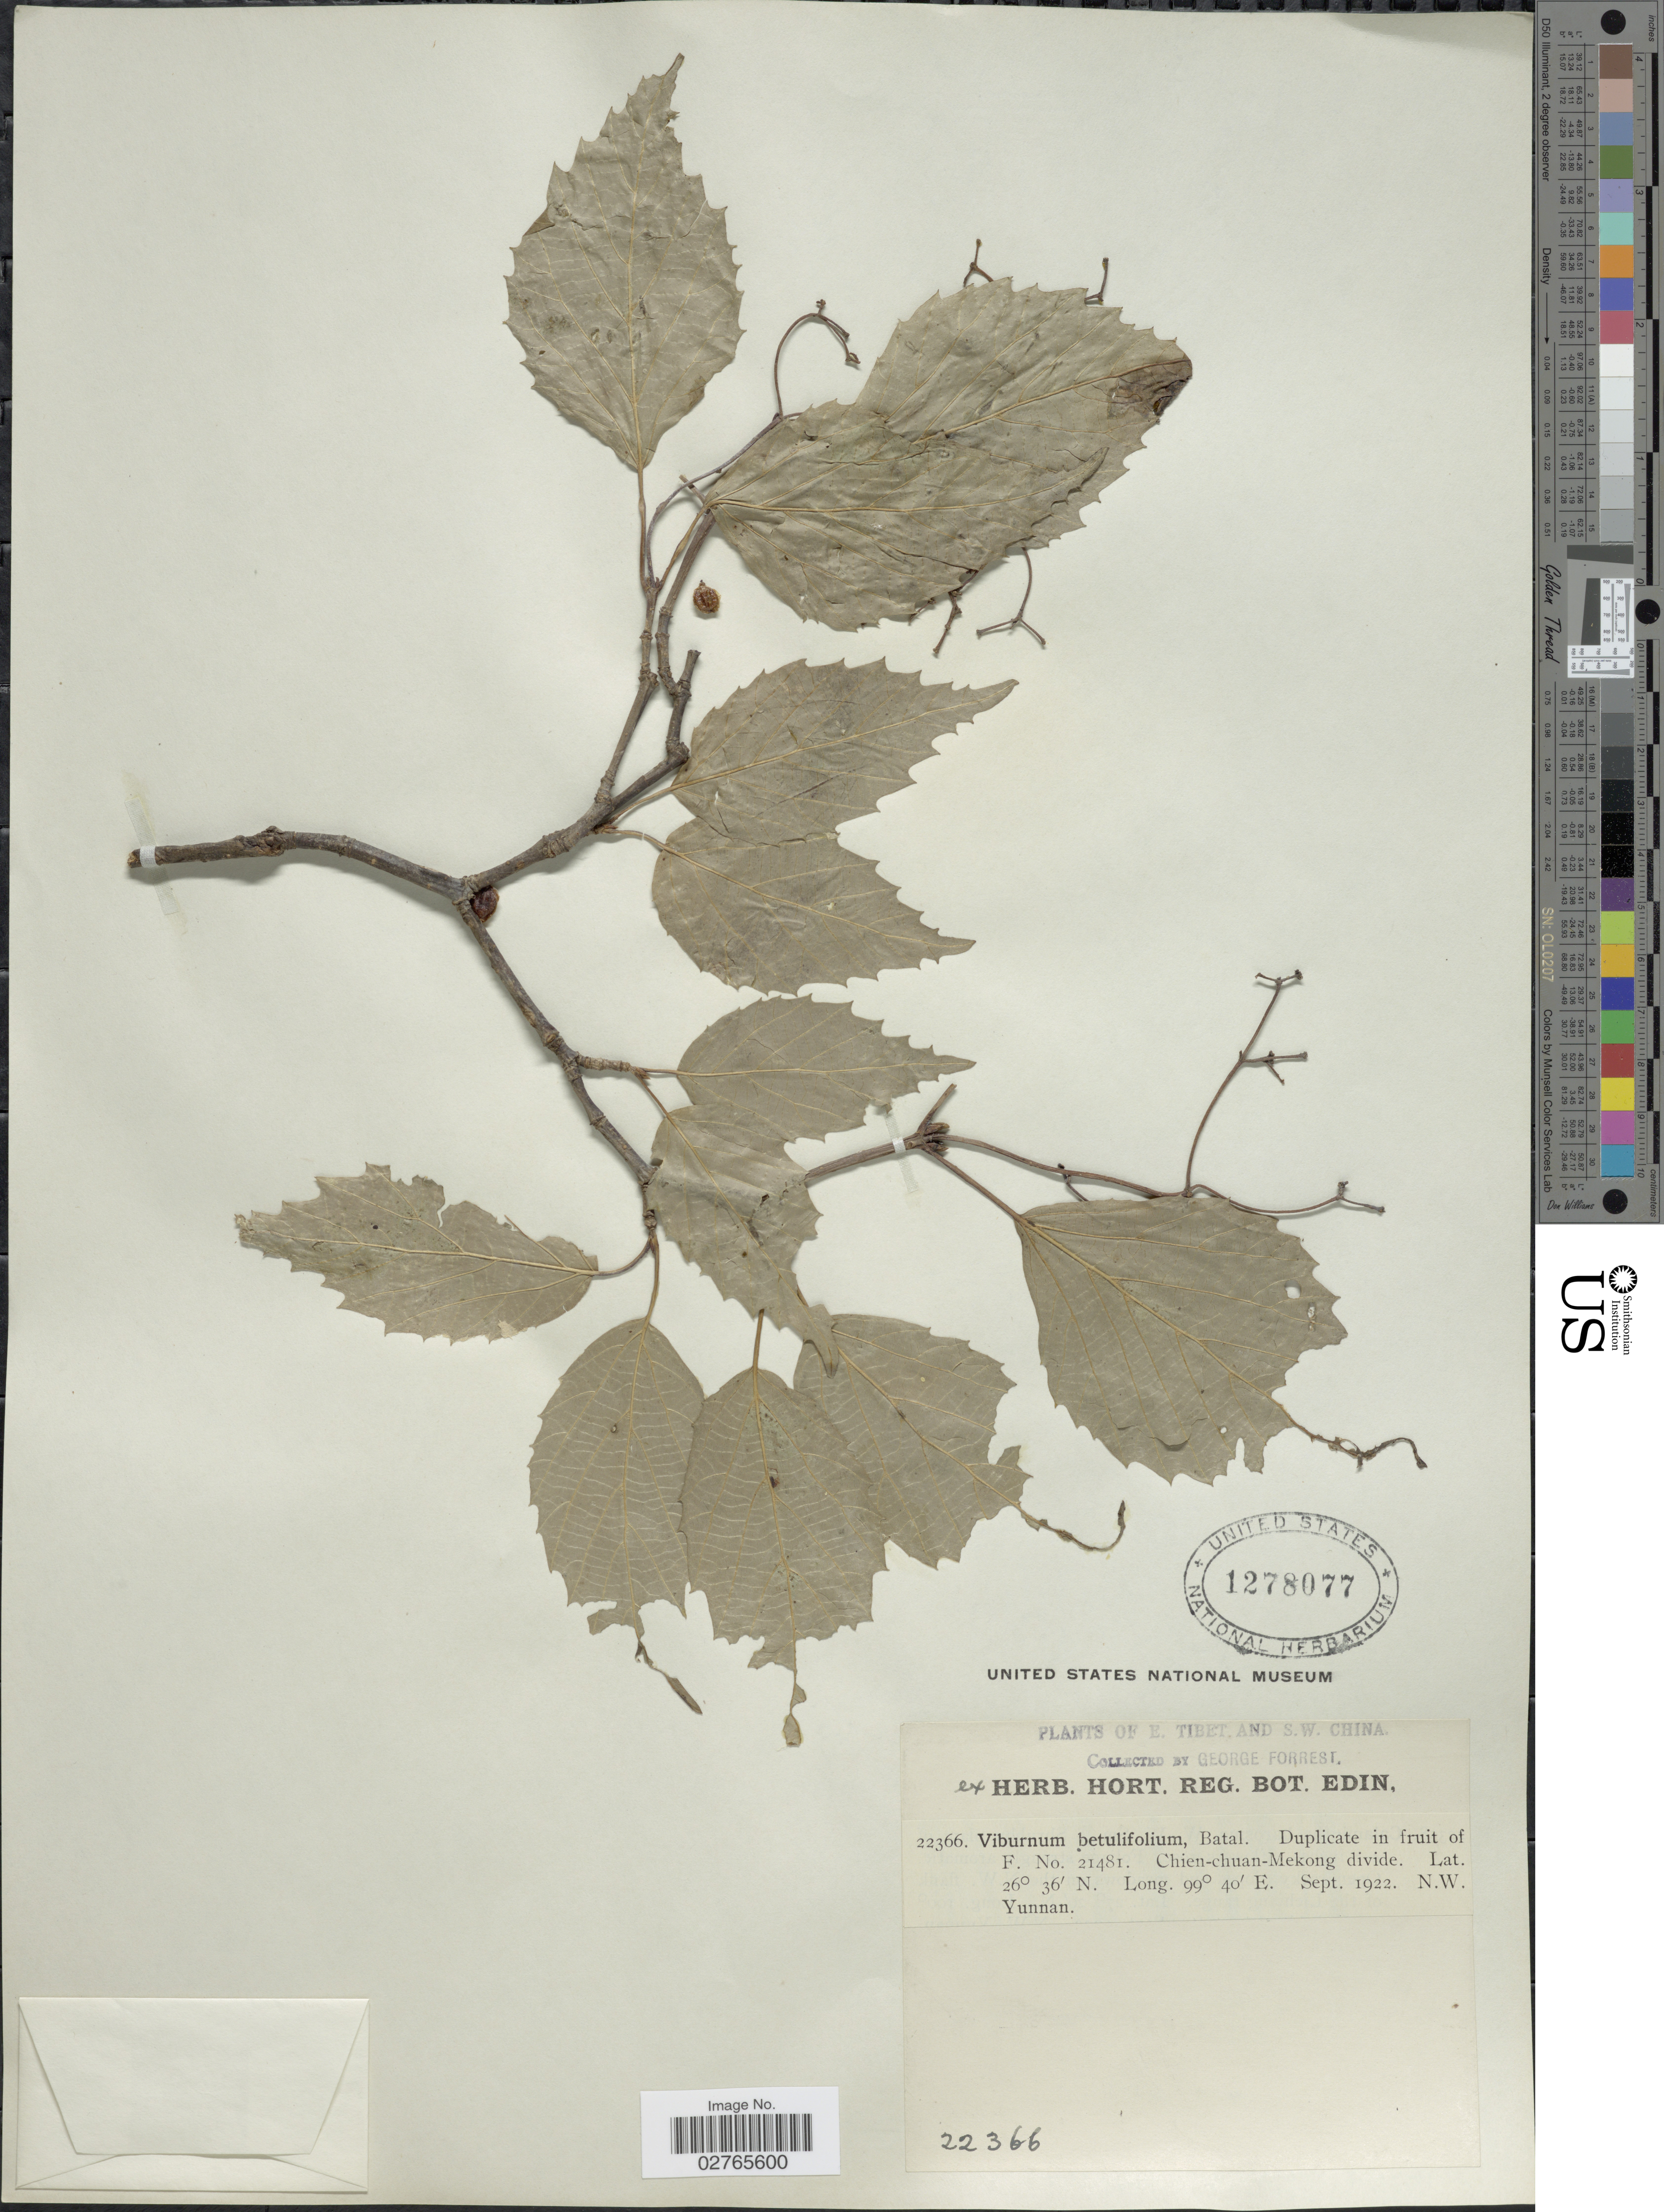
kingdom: Plantae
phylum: Tracheophyta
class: Magnoliopsida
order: Dipsacales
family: Viburnaceae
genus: Viburnum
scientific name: Viburnum betulifolium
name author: Batalin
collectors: G. Forrest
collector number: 22366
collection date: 1922-09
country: China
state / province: Yunnan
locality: E. Tibet and S.W. China. Chien-chuan-Mekong divide. N.W. Yunnan.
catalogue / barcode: US 1278077